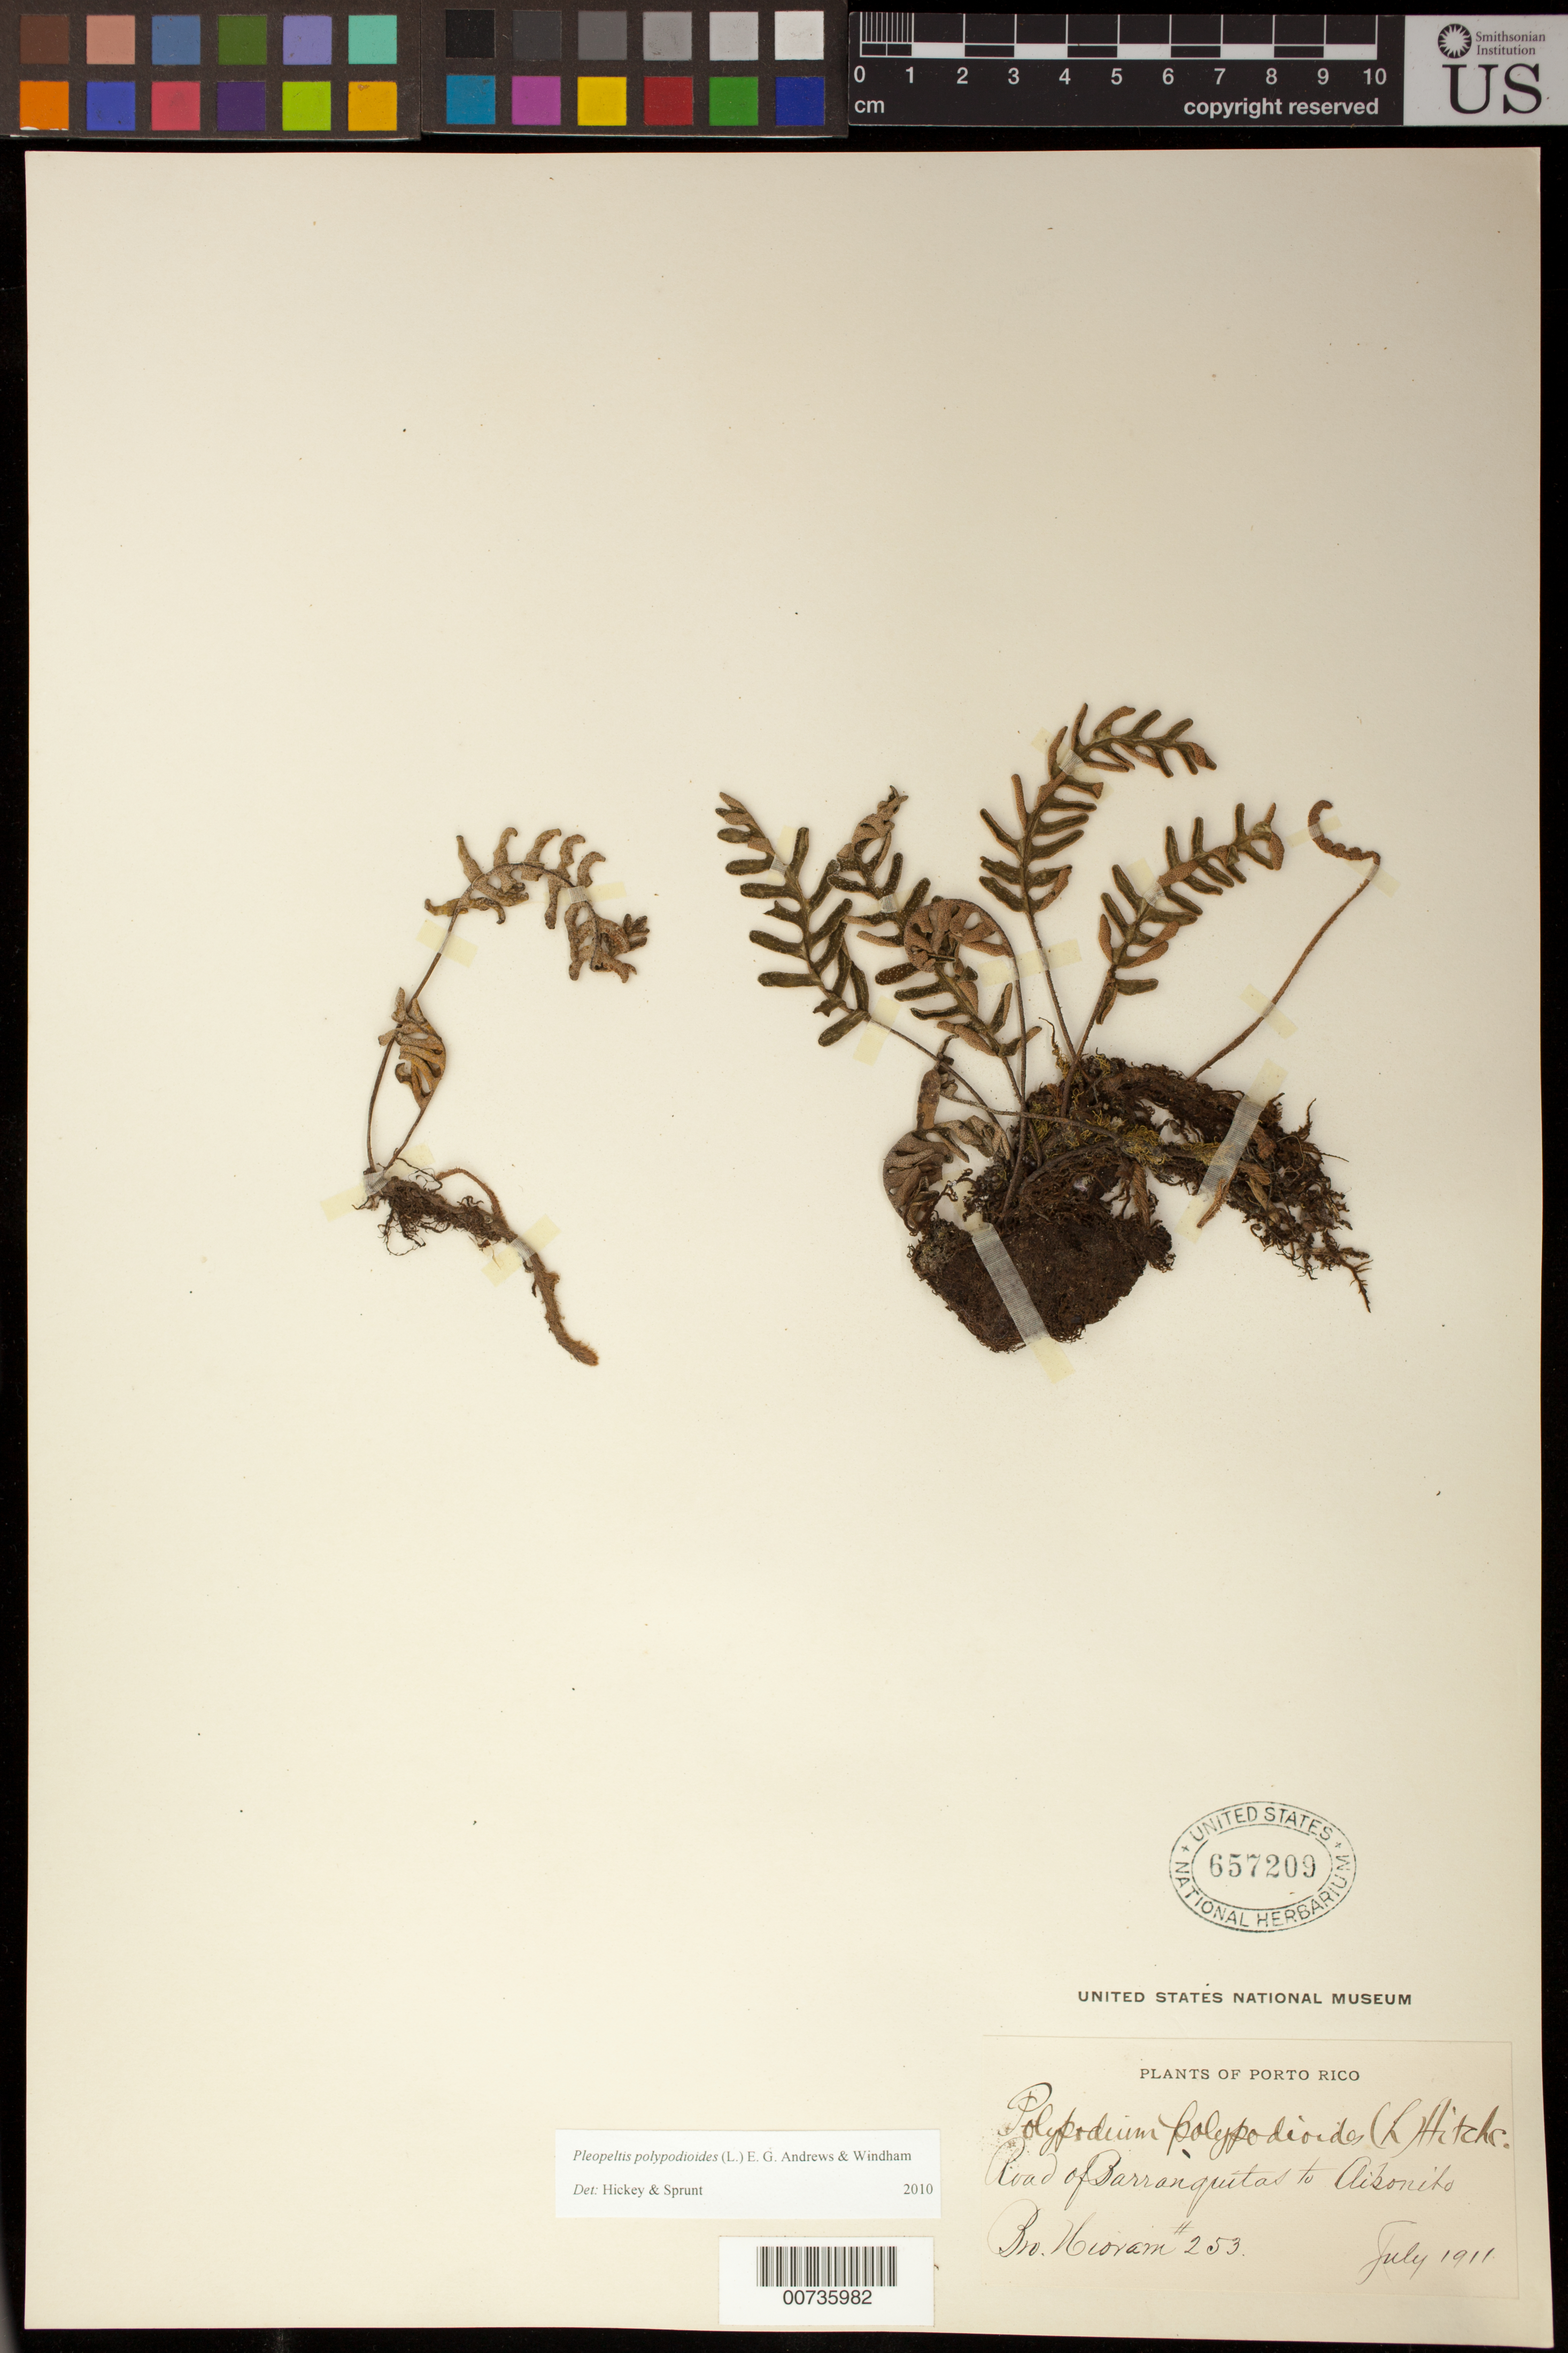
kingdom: Plantae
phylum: Tracheophyta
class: Polypodiopsida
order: Polypodiales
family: Polypodiaceae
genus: Pleopeltis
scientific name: Pleopeltis polypodioides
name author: (L.) E.G. Andrews & Windham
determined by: Hickey, R. J.; Sprunt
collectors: Bro. Hioram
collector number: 253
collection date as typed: Jul 1911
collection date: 1911-07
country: Puerto Rico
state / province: Barranquitas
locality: Barranquitas to Aibonito, road from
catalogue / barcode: US 657209